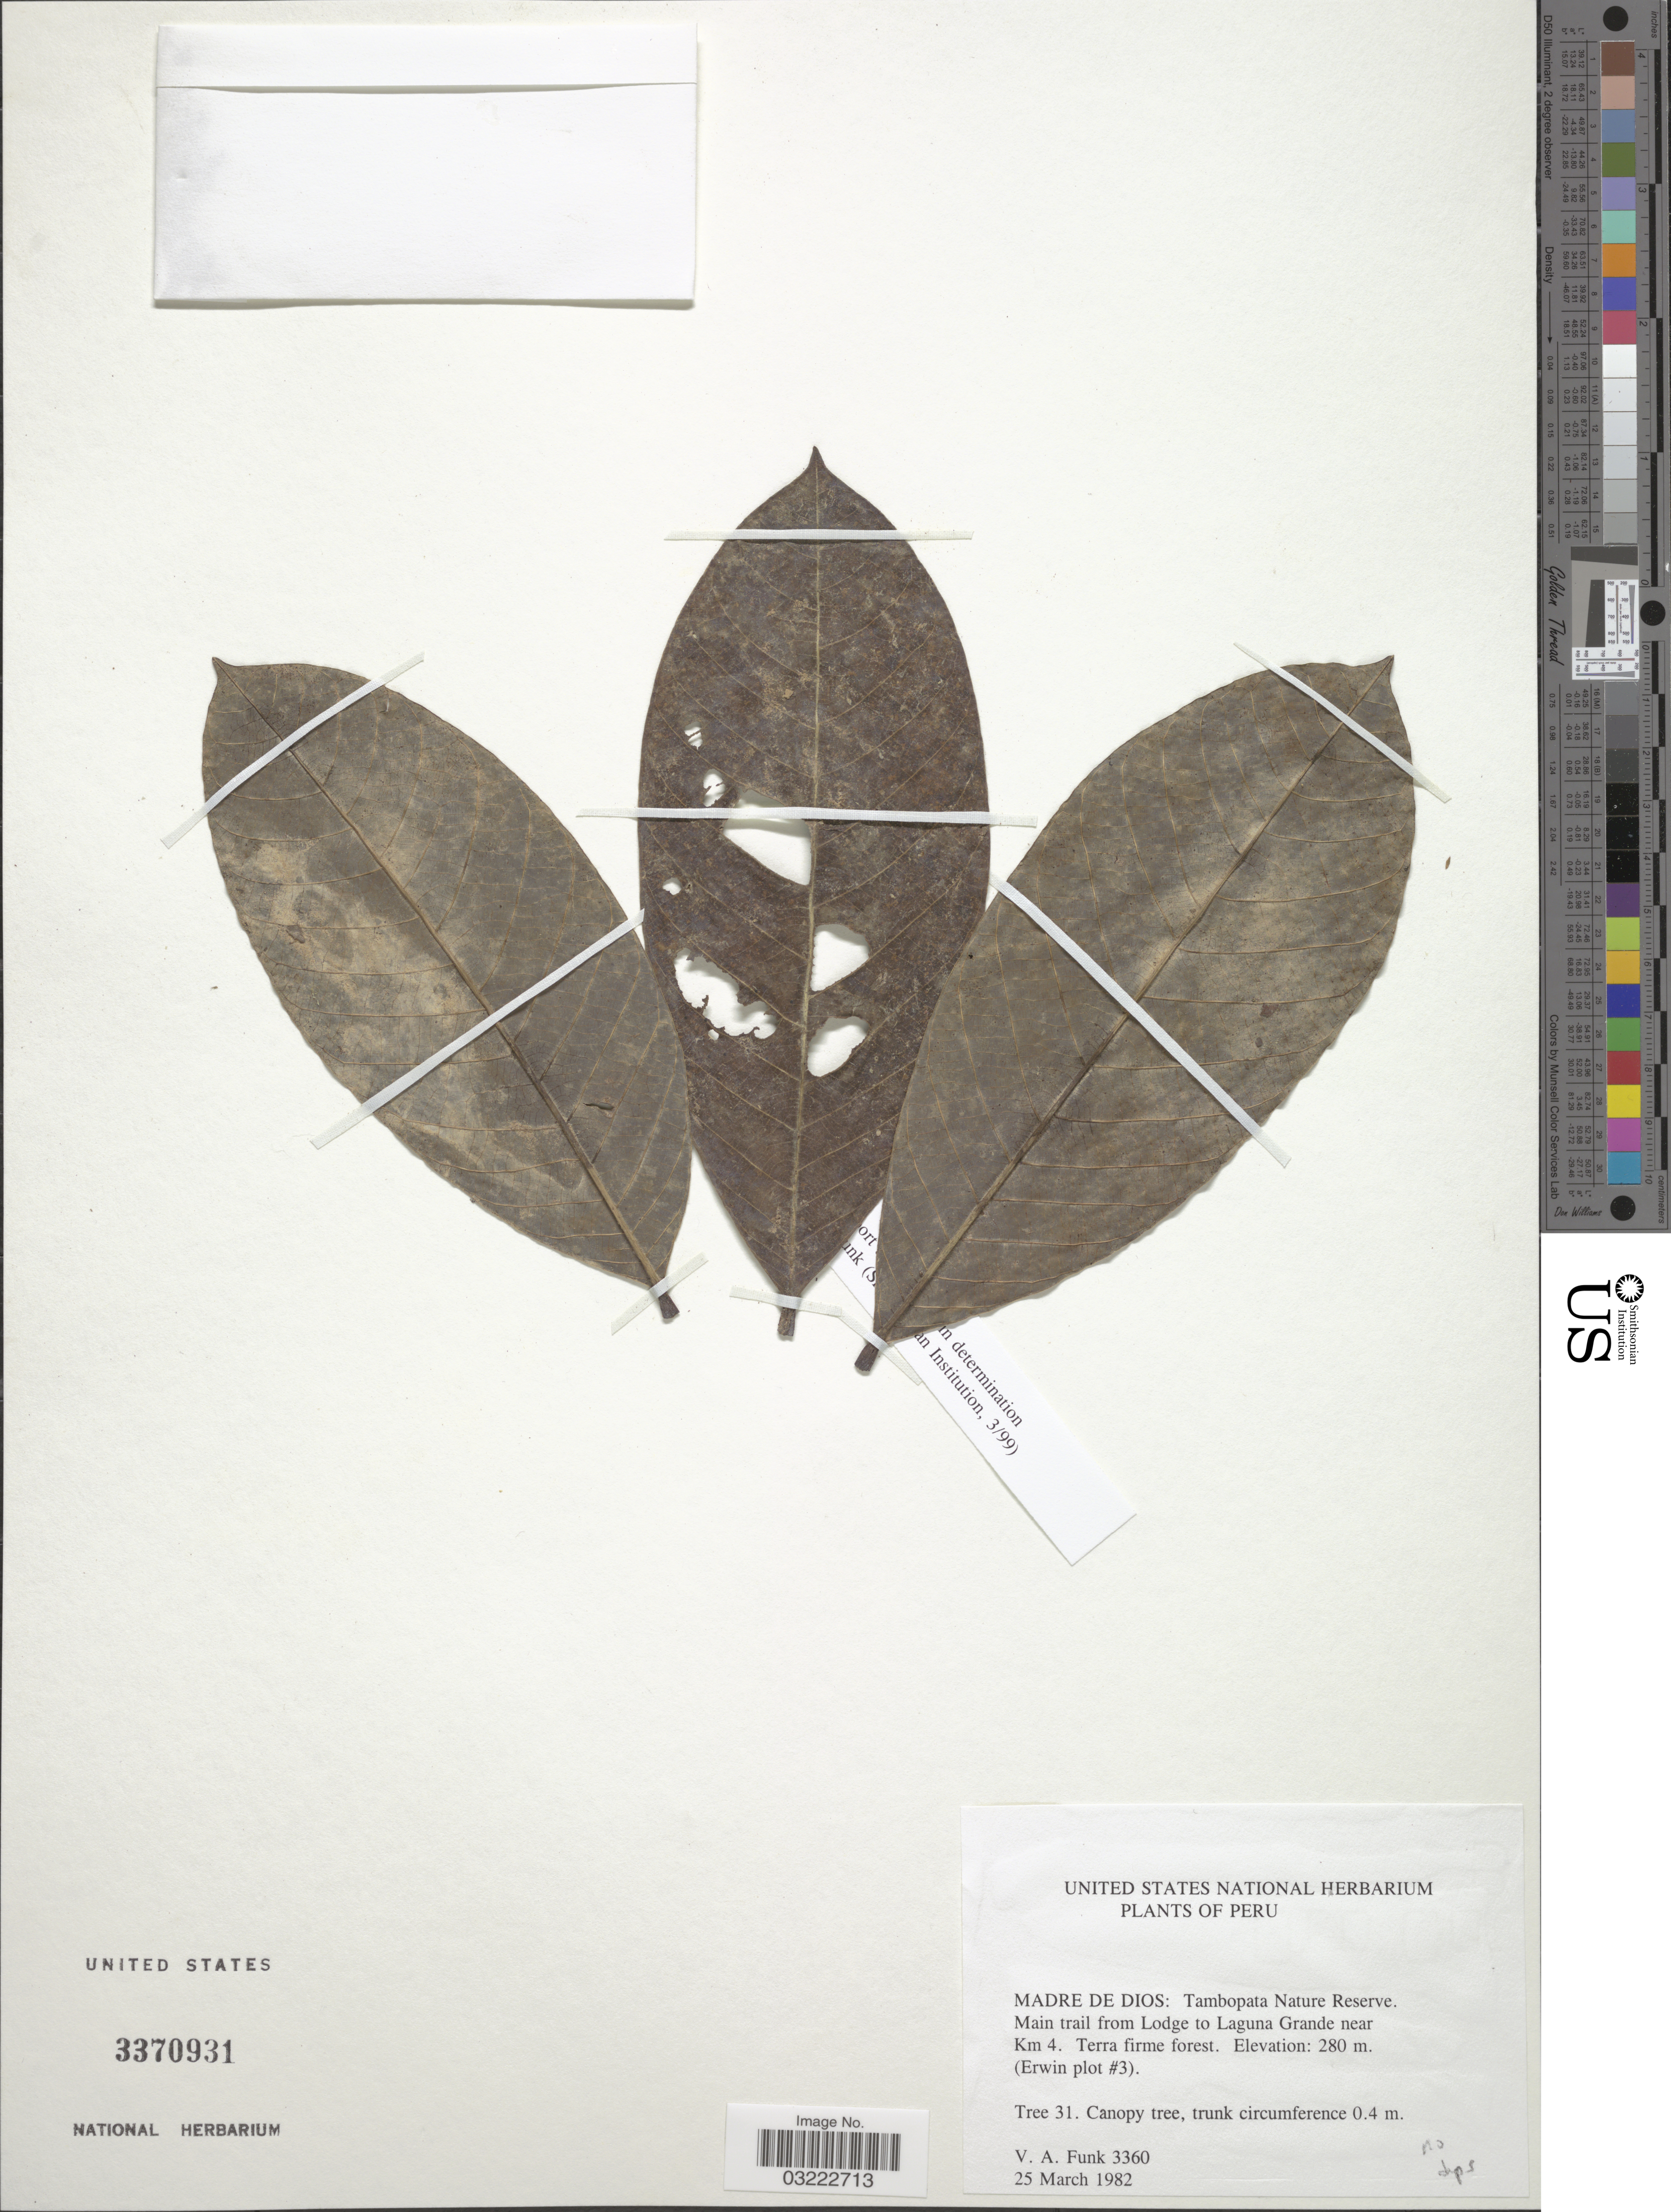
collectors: V. Funk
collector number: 3360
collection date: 1982-03-25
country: Peru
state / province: Madre de Dios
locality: Tambopata Nature Reserve. Main trail from Lodge to Laguna Grande near Km 4. (Erwin plot #3).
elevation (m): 280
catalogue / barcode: US 3370931